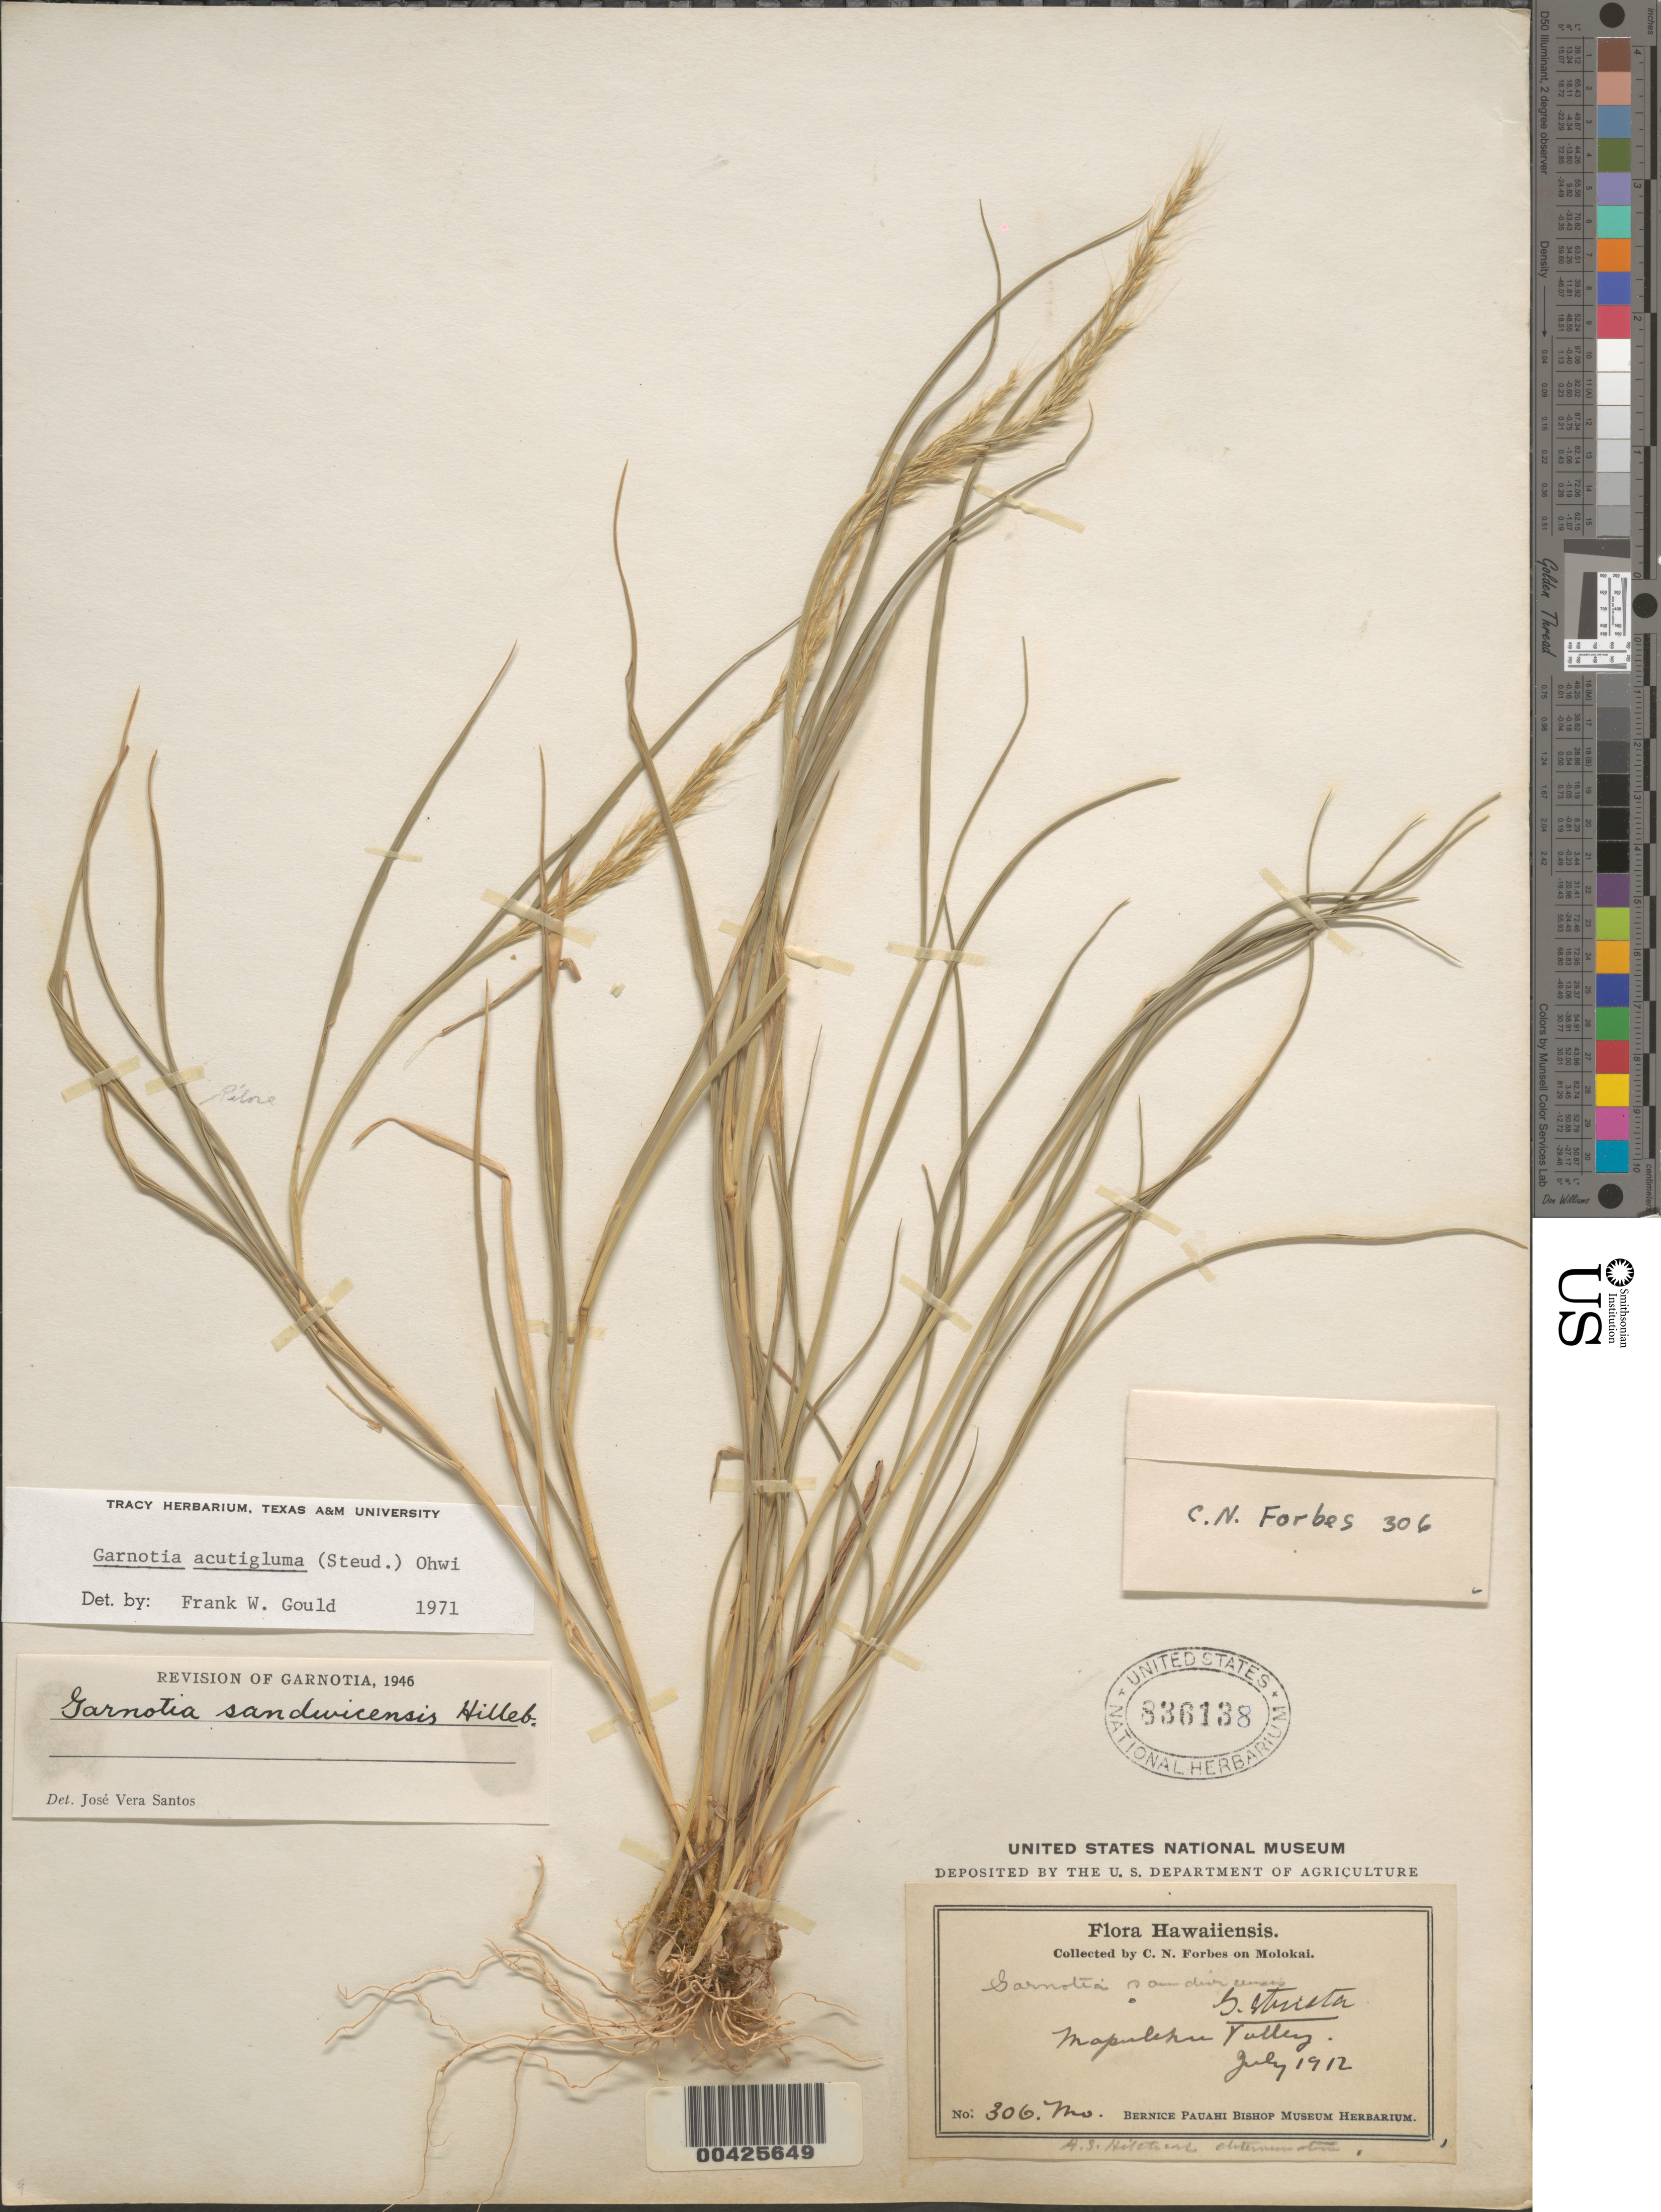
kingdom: Plantae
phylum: Tracheophyta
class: Liliopsida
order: Poales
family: Poaceae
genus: Garnotia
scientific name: Garnotia acutigluma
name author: (Steud.) Ohwi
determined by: Gould, F. W.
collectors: C. N. Forbes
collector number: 306.Mo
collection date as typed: Jul 1912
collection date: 1912-07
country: United States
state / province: Hawaii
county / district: Maui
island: Moloka'i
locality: Mapulehu Valley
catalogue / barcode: US 836138